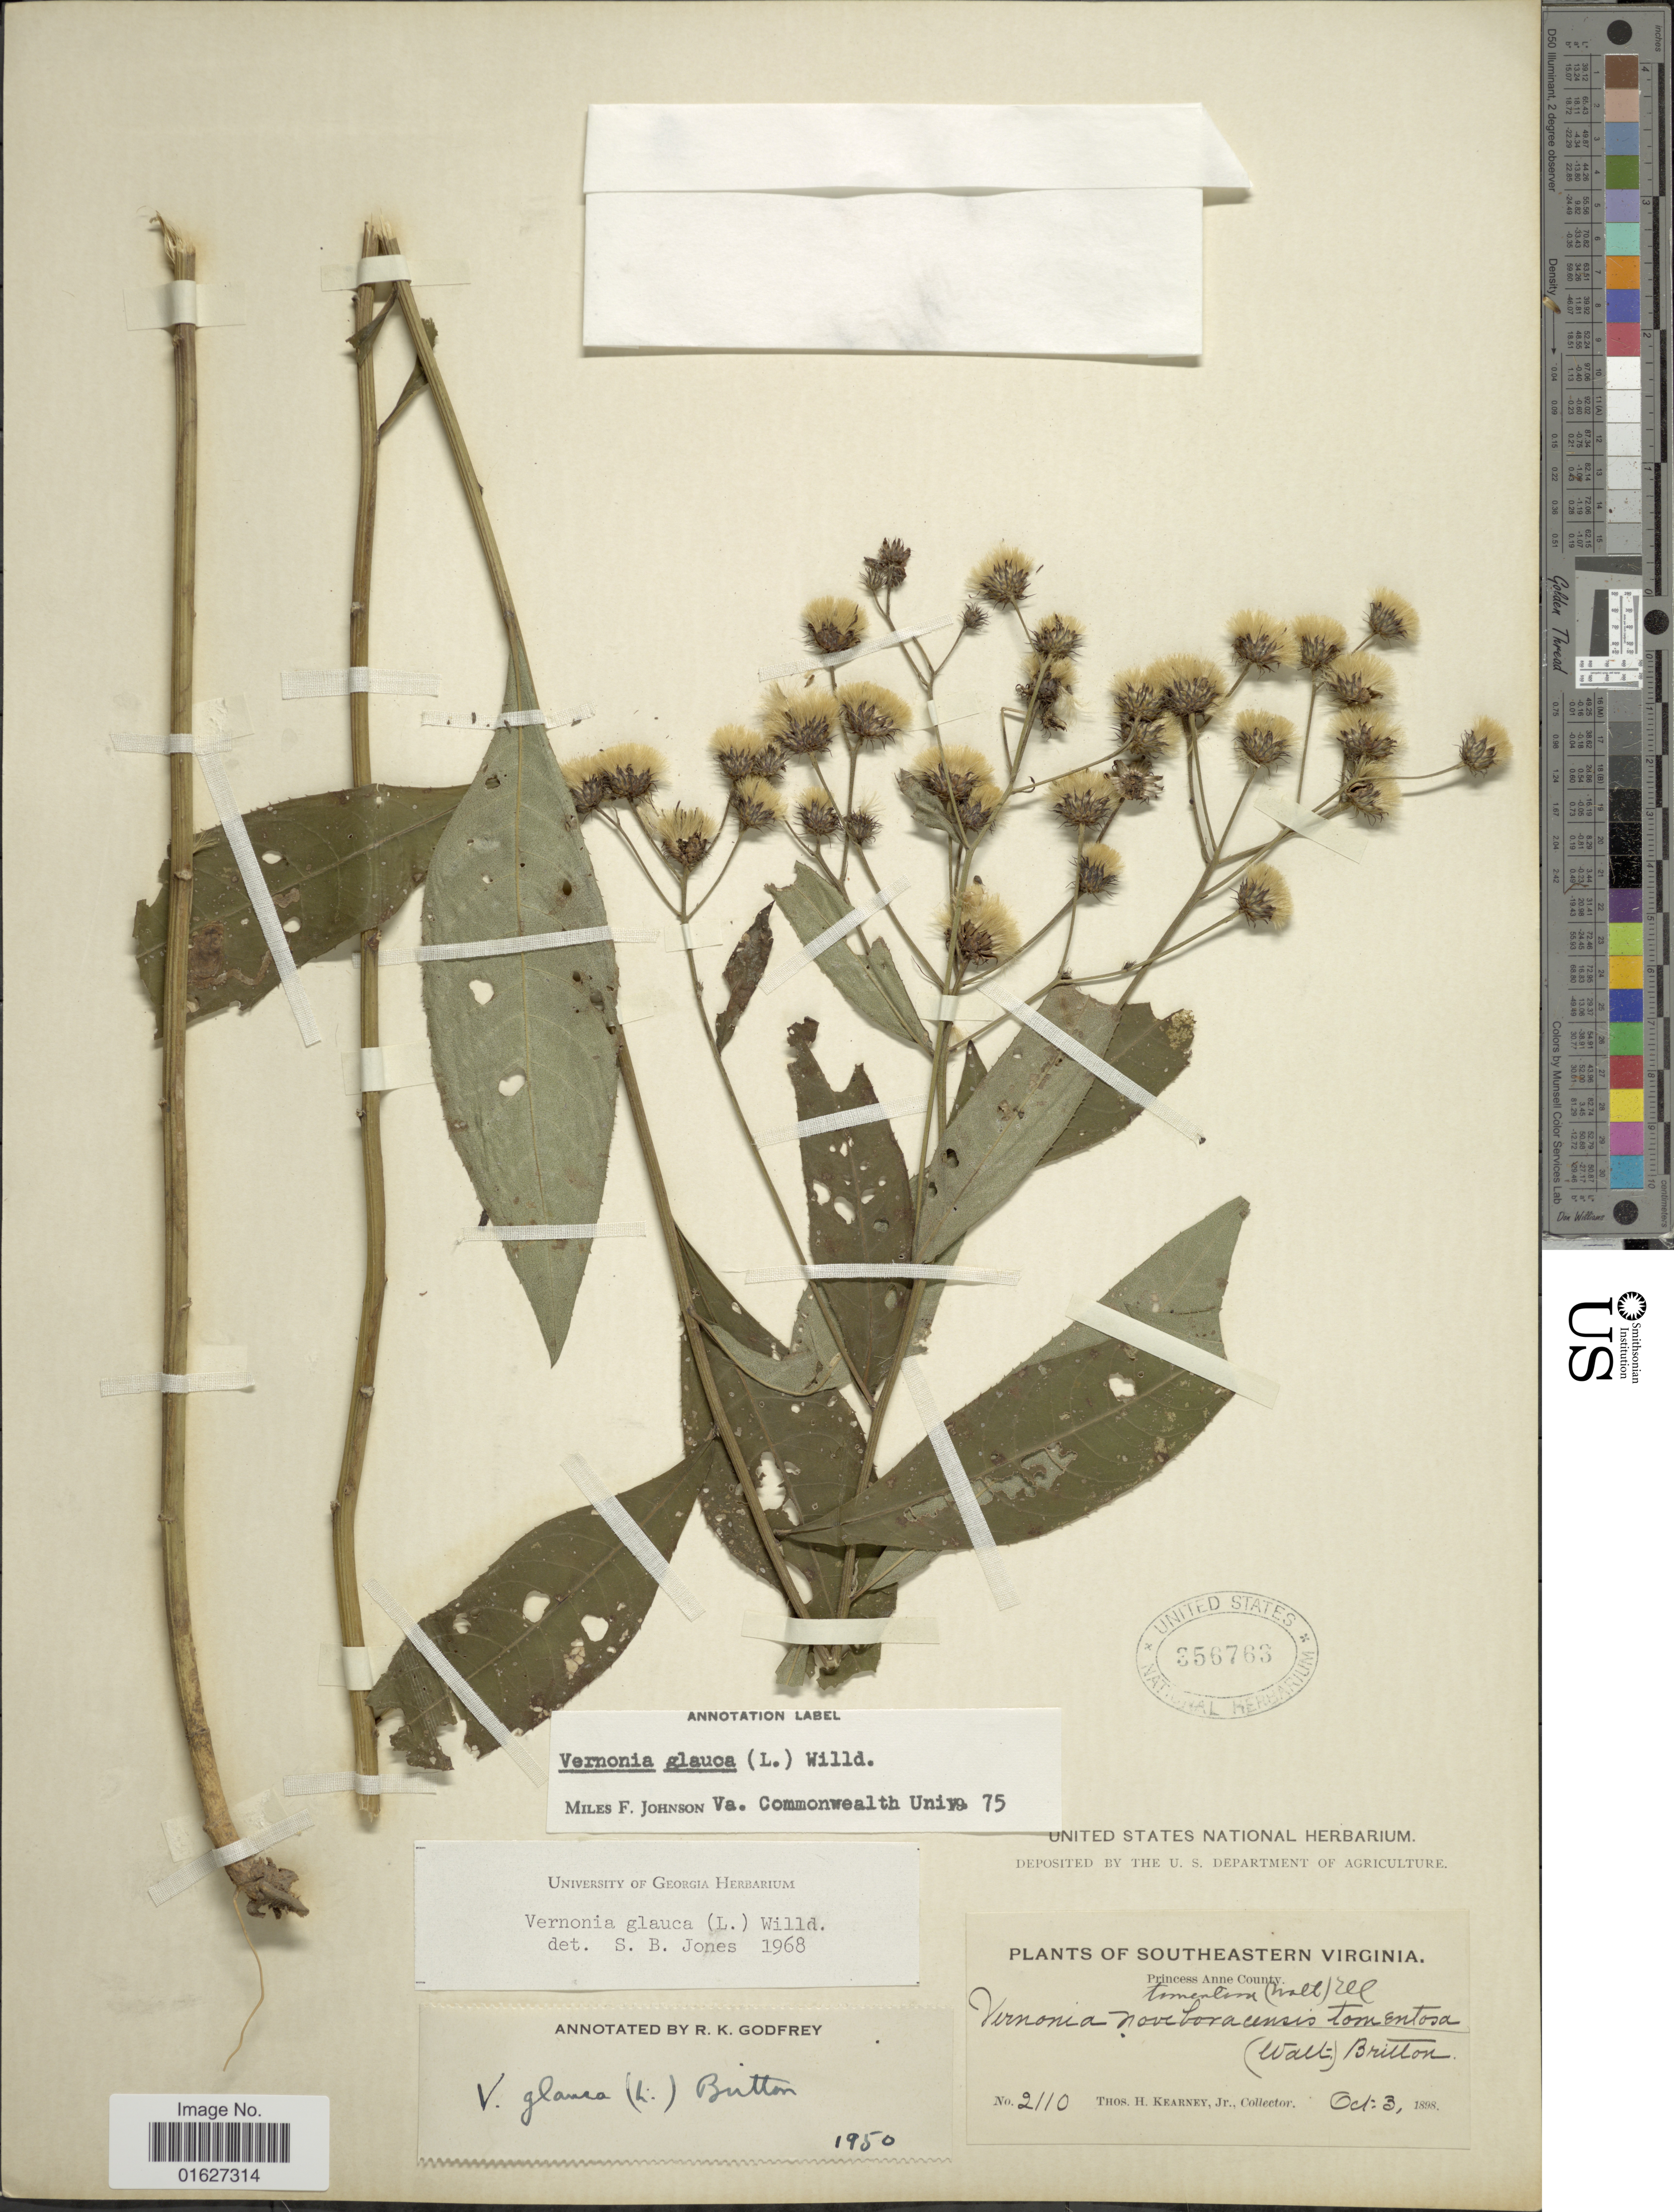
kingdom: Plantae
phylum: Tracheophyta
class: Magnoliopsida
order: Asterales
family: Asteraceae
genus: Vernonia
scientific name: Vernonia glauca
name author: (L.) Willd.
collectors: T. H. Kearney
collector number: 2110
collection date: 1898-10-03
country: United States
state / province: Virginia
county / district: City of Virginia Beach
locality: Southeastern Virginia. Princess Anne County.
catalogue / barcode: US 356763